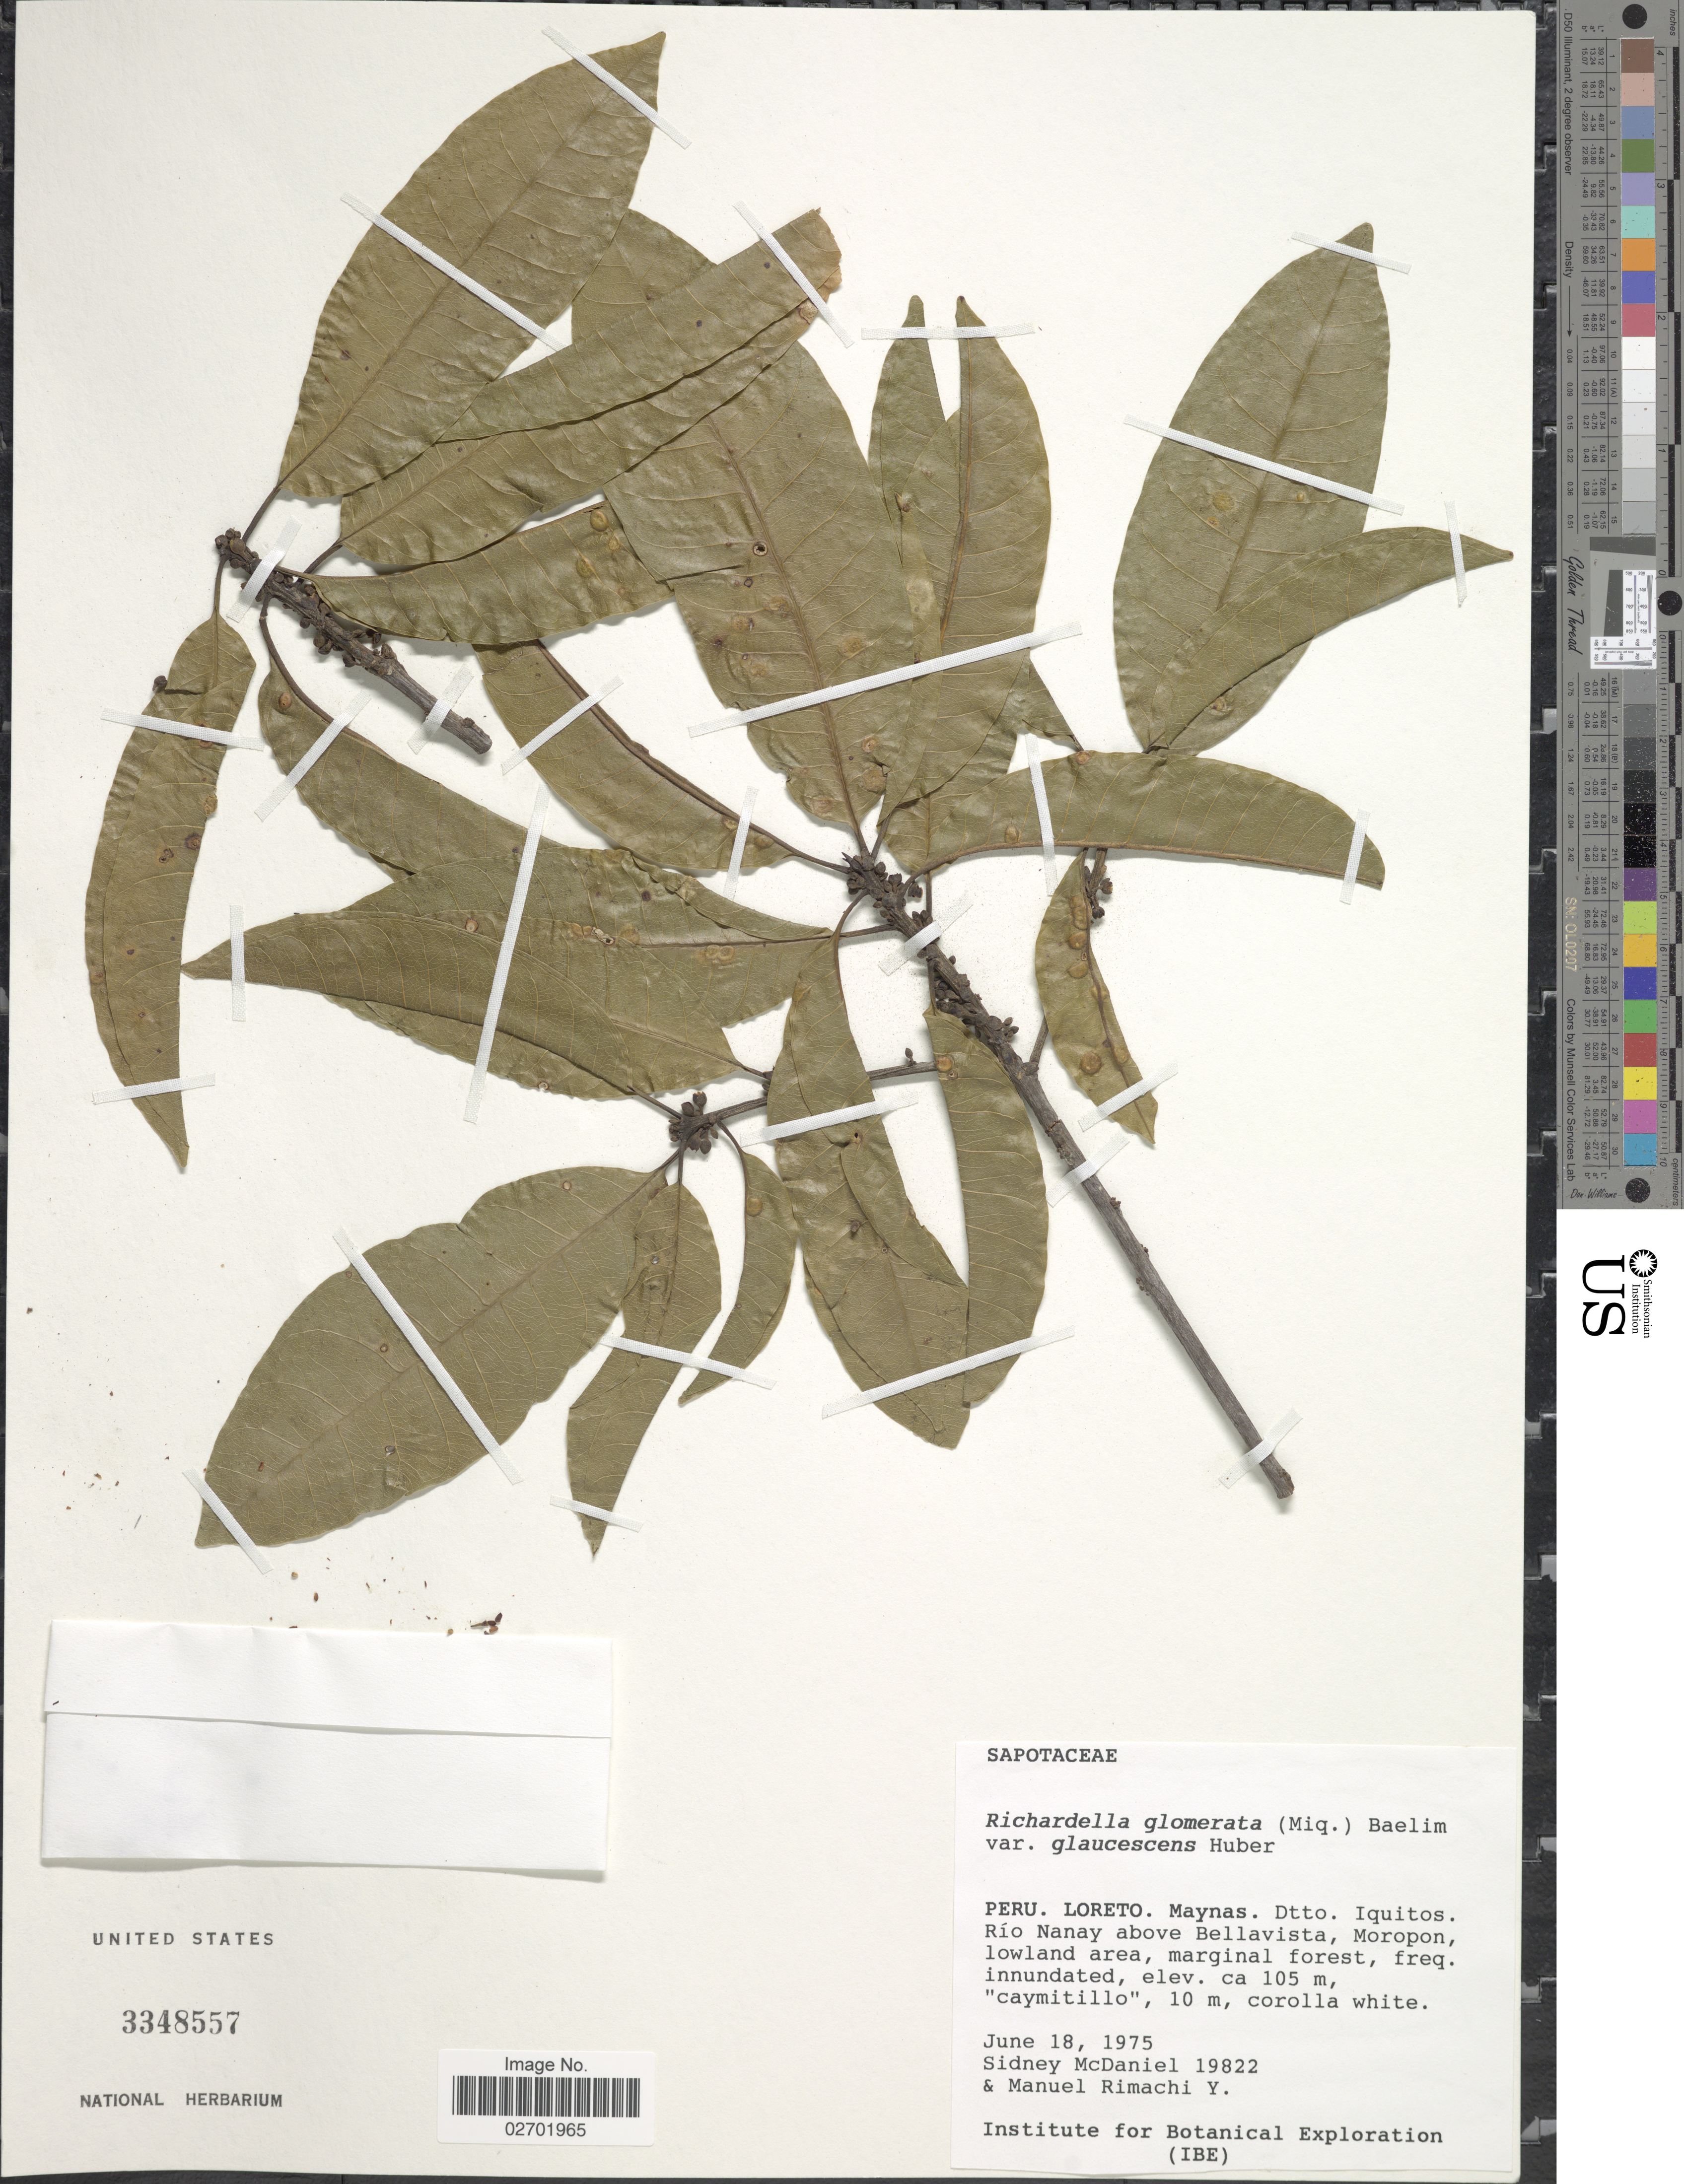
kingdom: Plantae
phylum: Tracheophyta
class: Magnoliopsida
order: Ericales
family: Sapotaceae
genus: Pouteria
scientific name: Pouteria glomerata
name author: (Miq.) Radlk.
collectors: S. McDaniel & M. Rimachi Y.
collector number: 19822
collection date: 1975-06-18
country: Peru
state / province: Loreto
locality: Maynas. Dtto Iquitos. Río Nanay above Bellavista, Moropon, lowland area, marginal forest, freq innundated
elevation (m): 105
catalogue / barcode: US 3348557